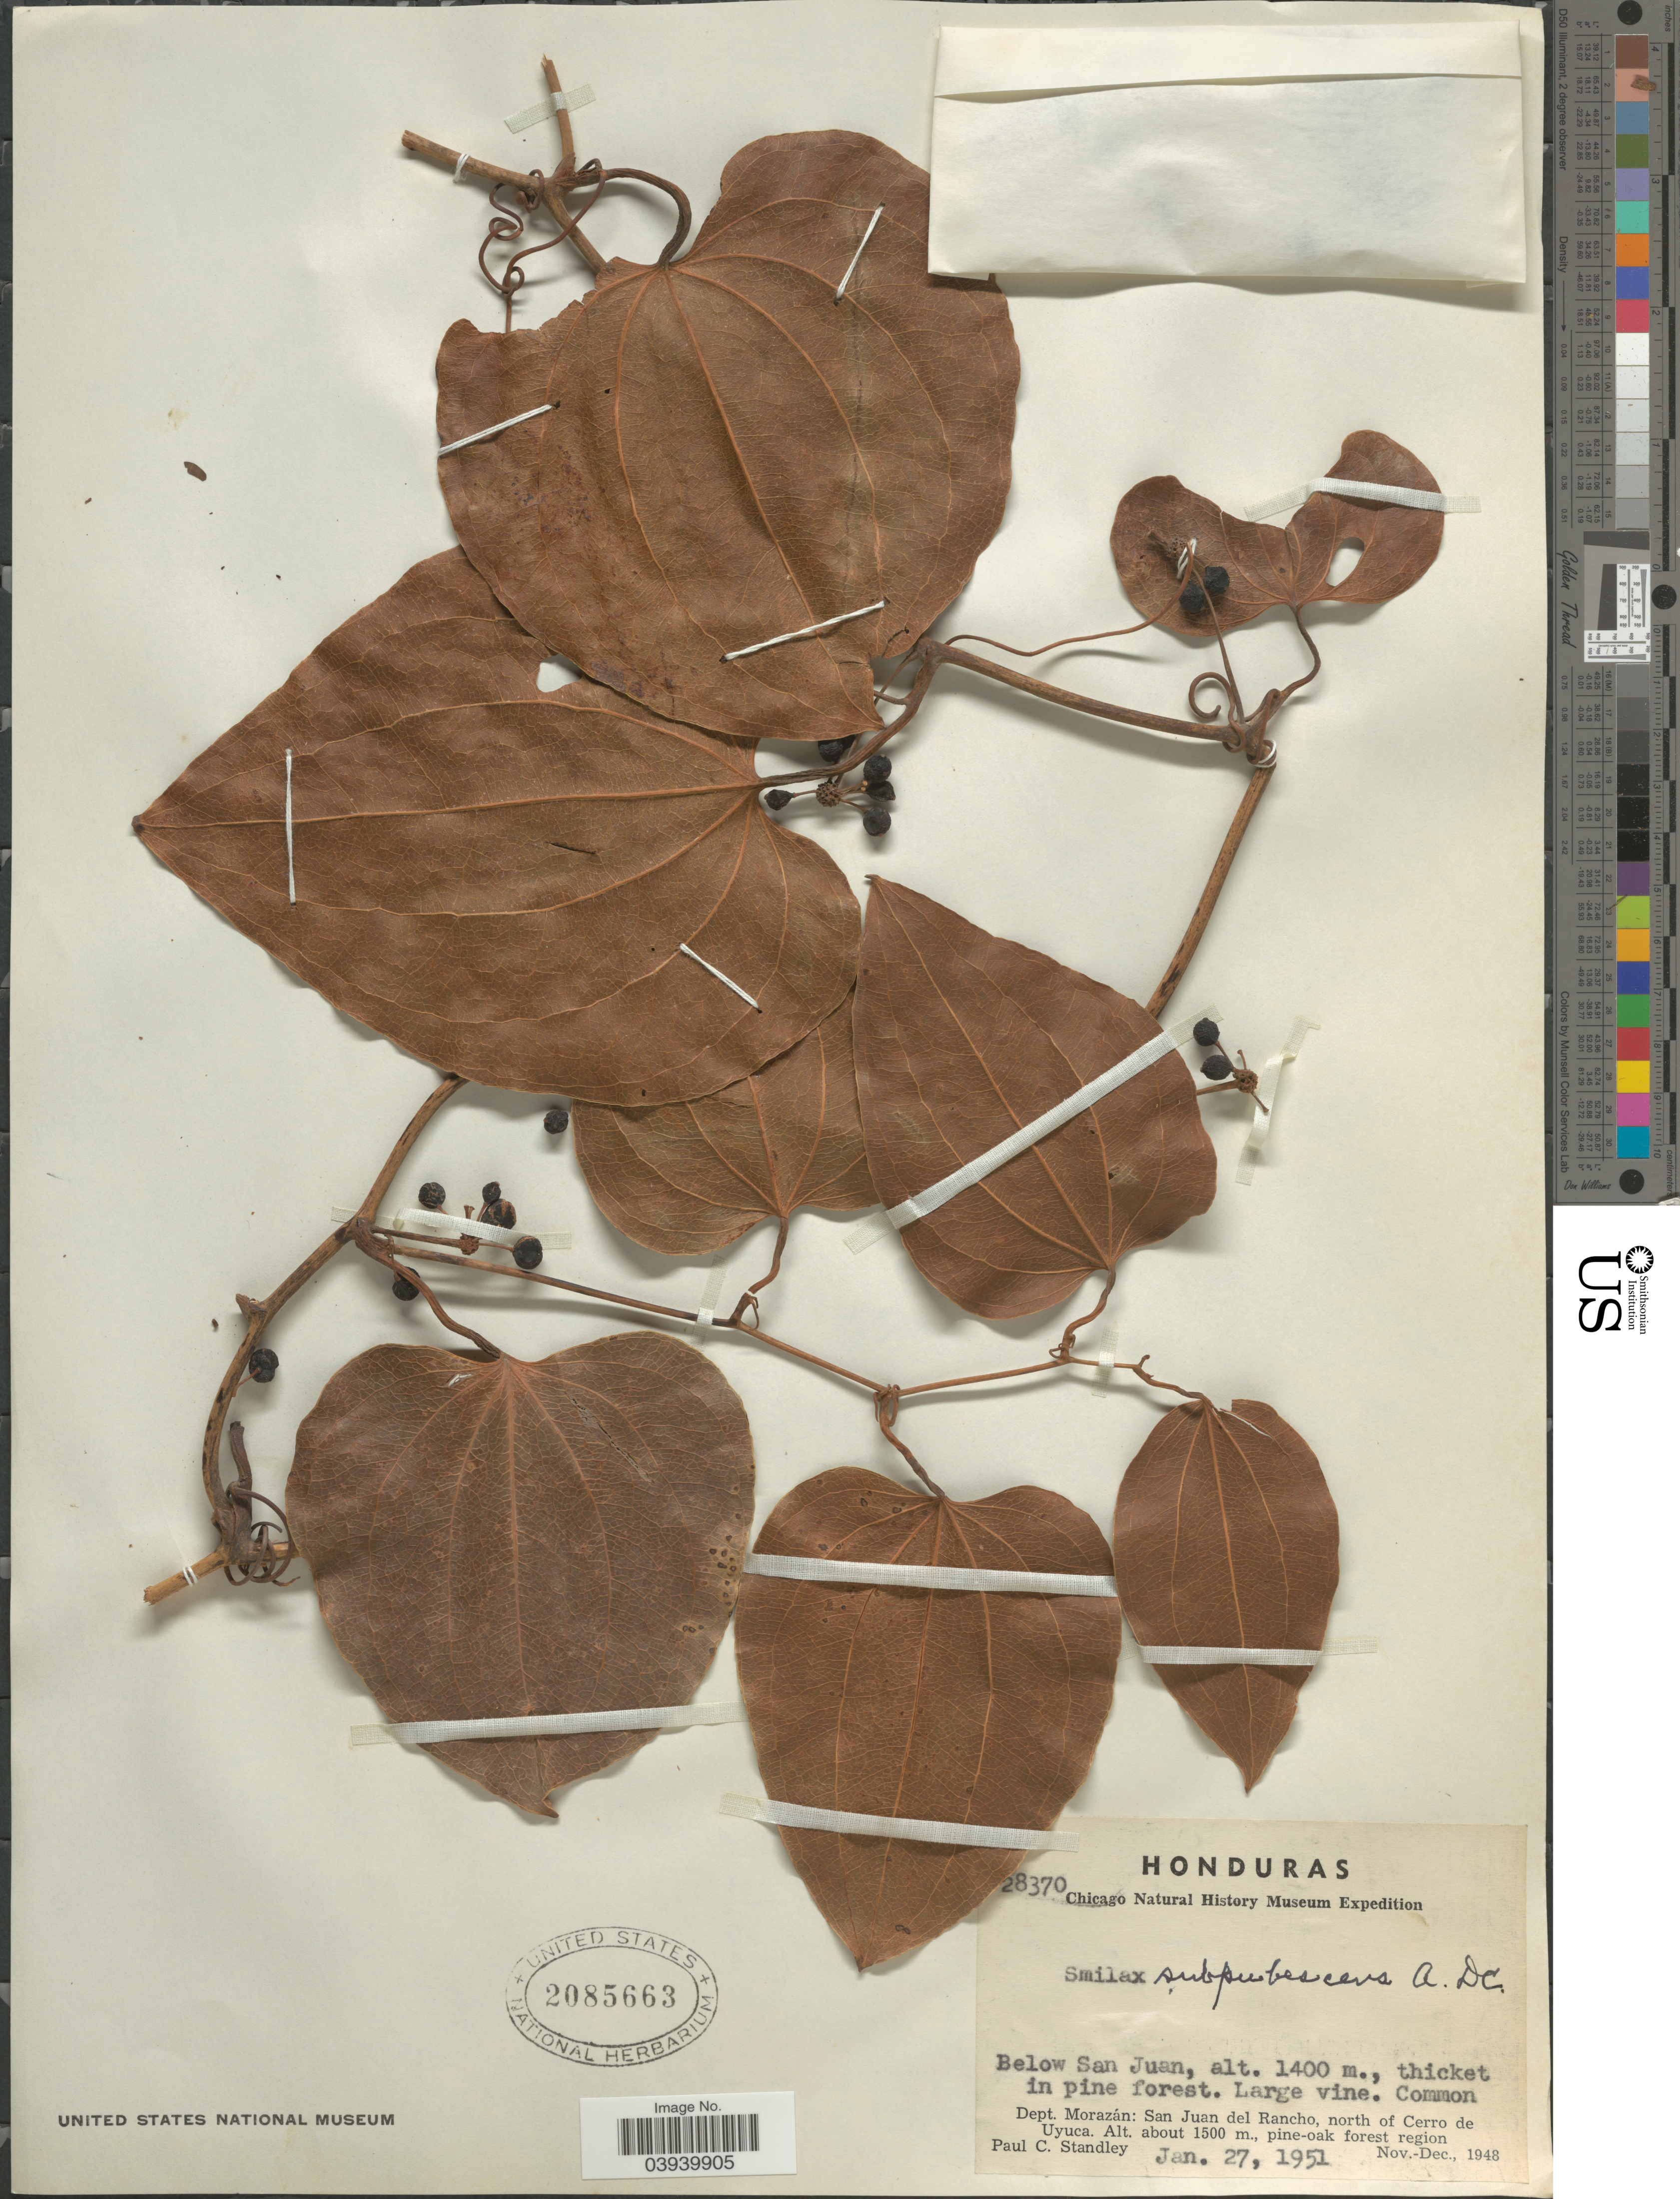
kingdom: Plantae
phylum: Tracheophyta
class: Liliopsida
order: Liliales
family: Smilacaceae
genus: Smilax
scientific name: Smilax subpubescens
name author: A. DC.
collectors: P. C. Standley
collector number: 28370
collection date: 1951-01-27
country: Honduras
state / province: Fco. Morazán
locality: Below San Juan. Dept. Morazán: San Juan del Rancho, north of Cerro de Uyuca.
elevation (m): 1400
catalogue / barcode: US 2085663